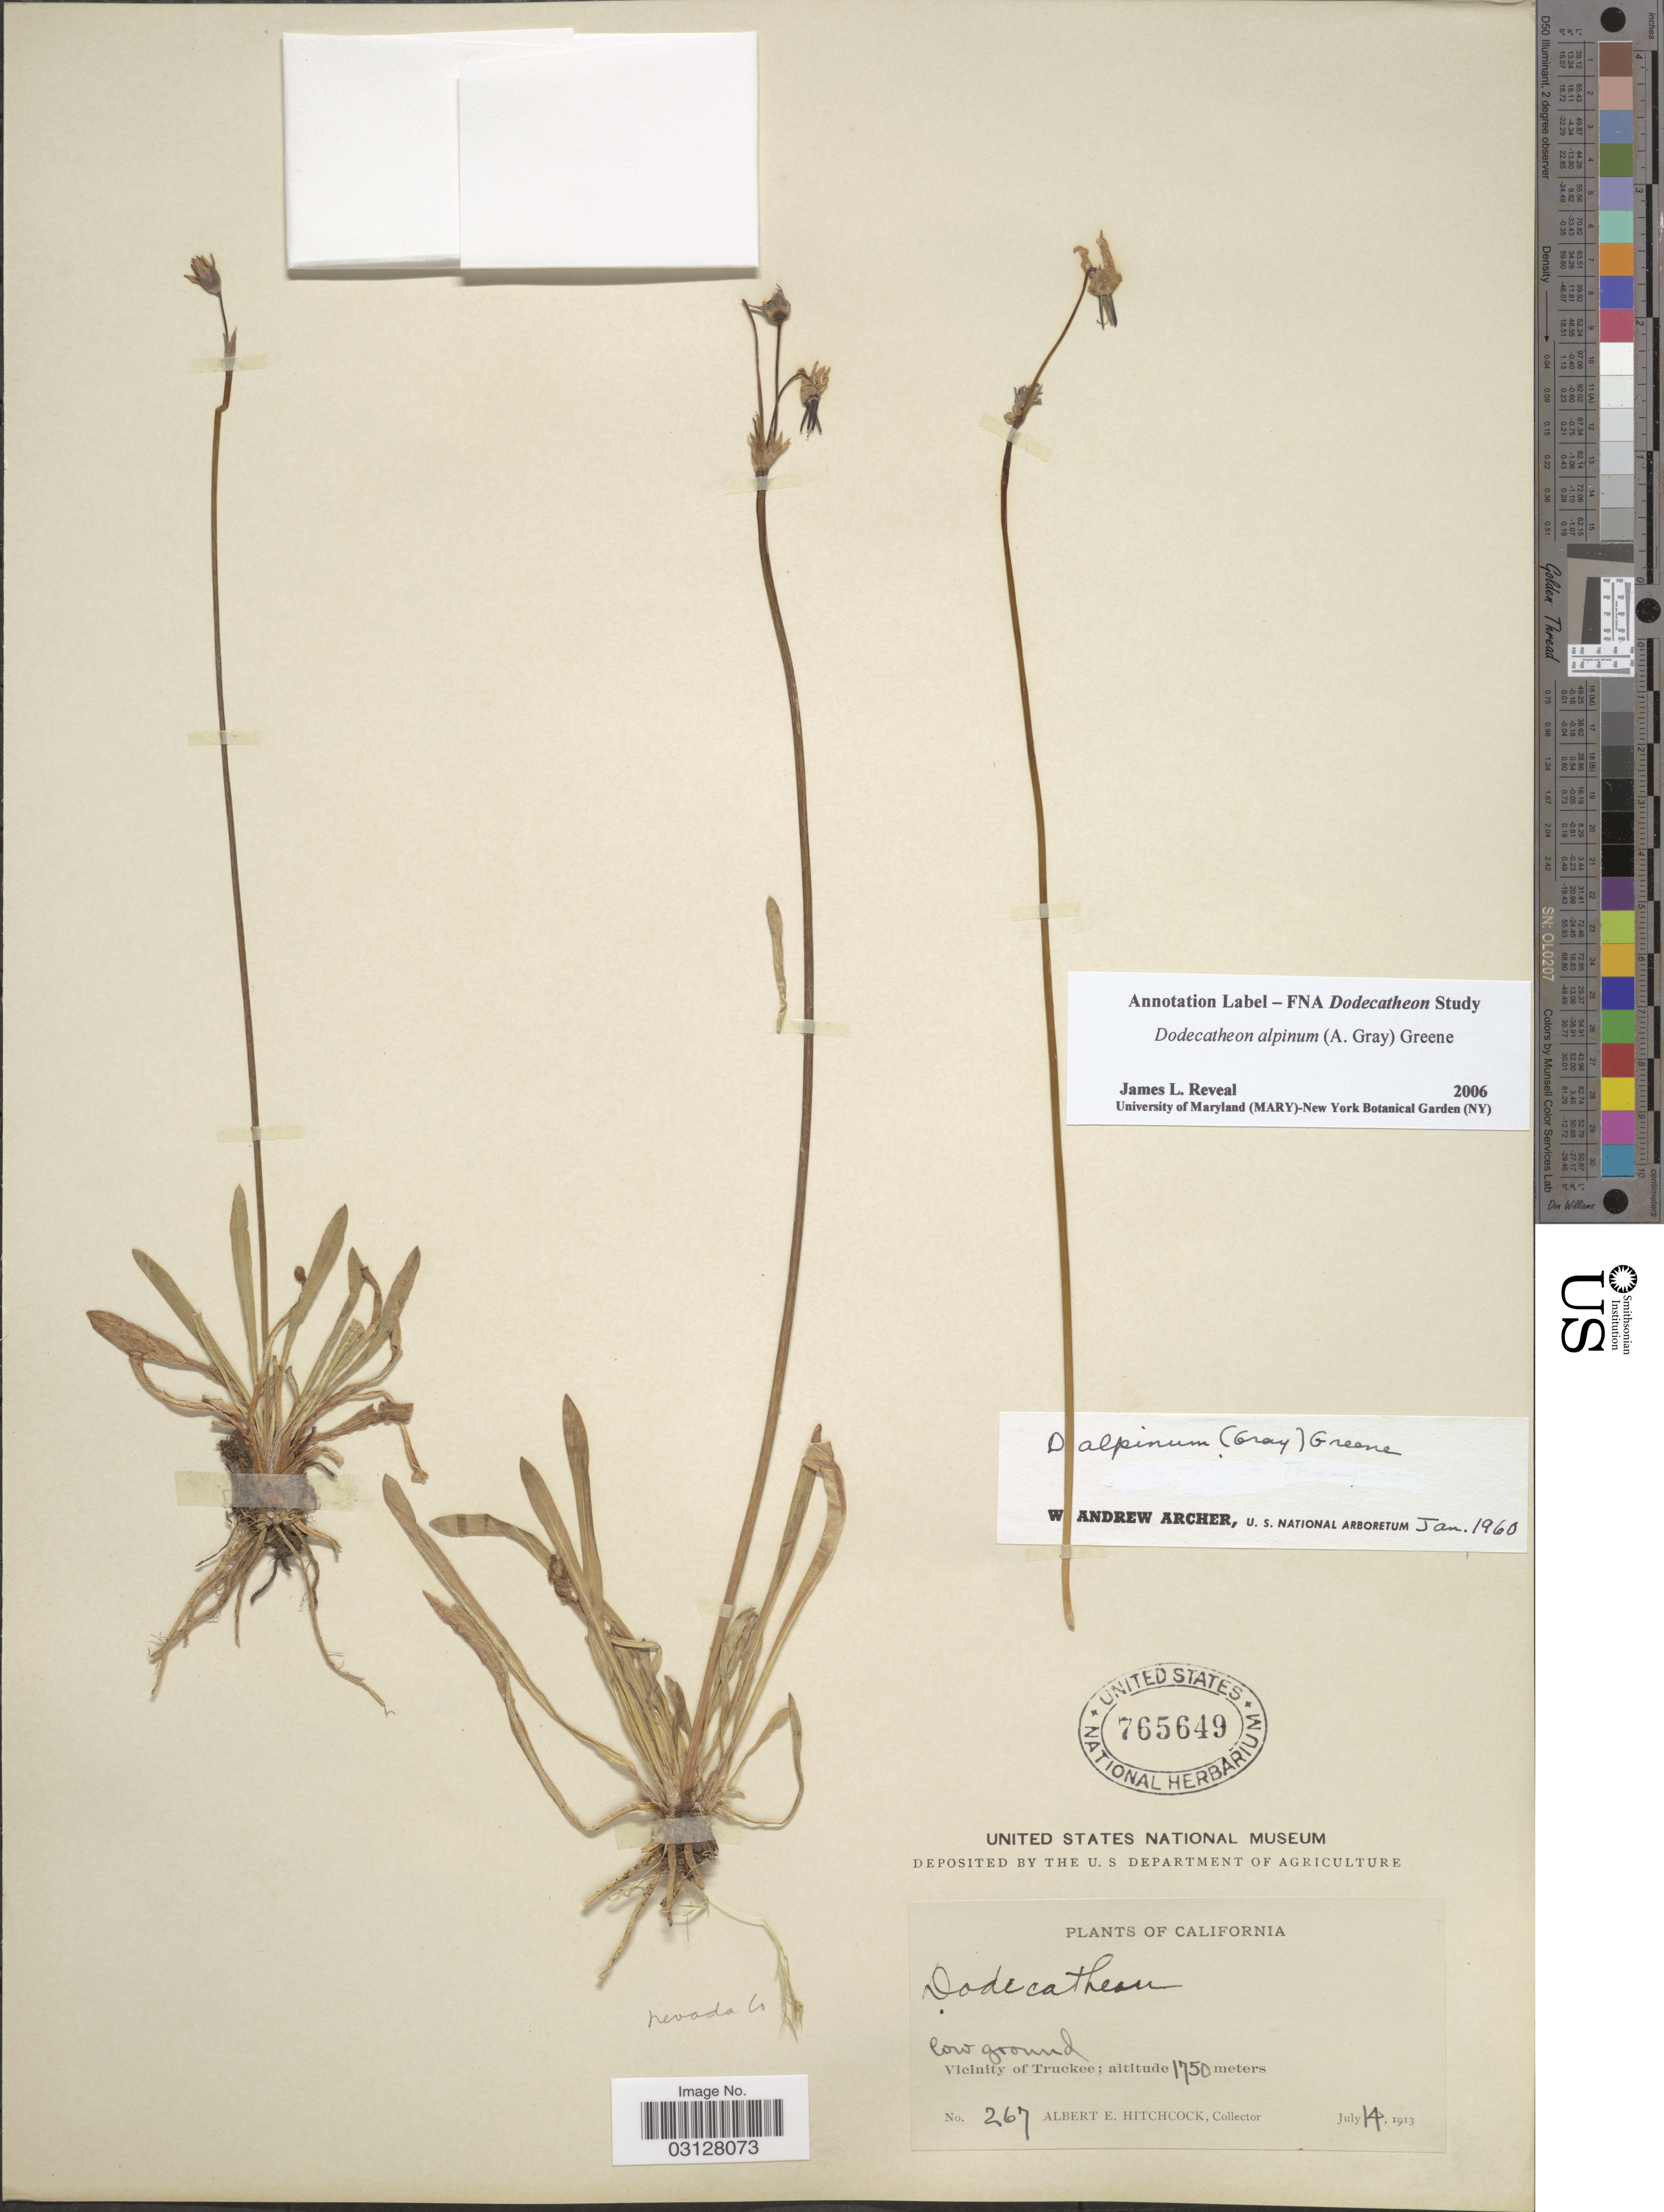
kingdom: Plantae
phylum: Tracheophyta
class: Magnoliopsida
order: Ericales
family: Primulaceae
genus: Dodecatheon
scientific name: Dodecatheon alpinum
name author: (A. Gray) Greene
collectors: A. Hitchcock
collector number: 267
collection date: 1913-07-14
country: United States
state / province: California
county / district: Nevada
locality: Vicinity of Truckee.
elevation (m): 1750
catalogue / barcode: US 765649